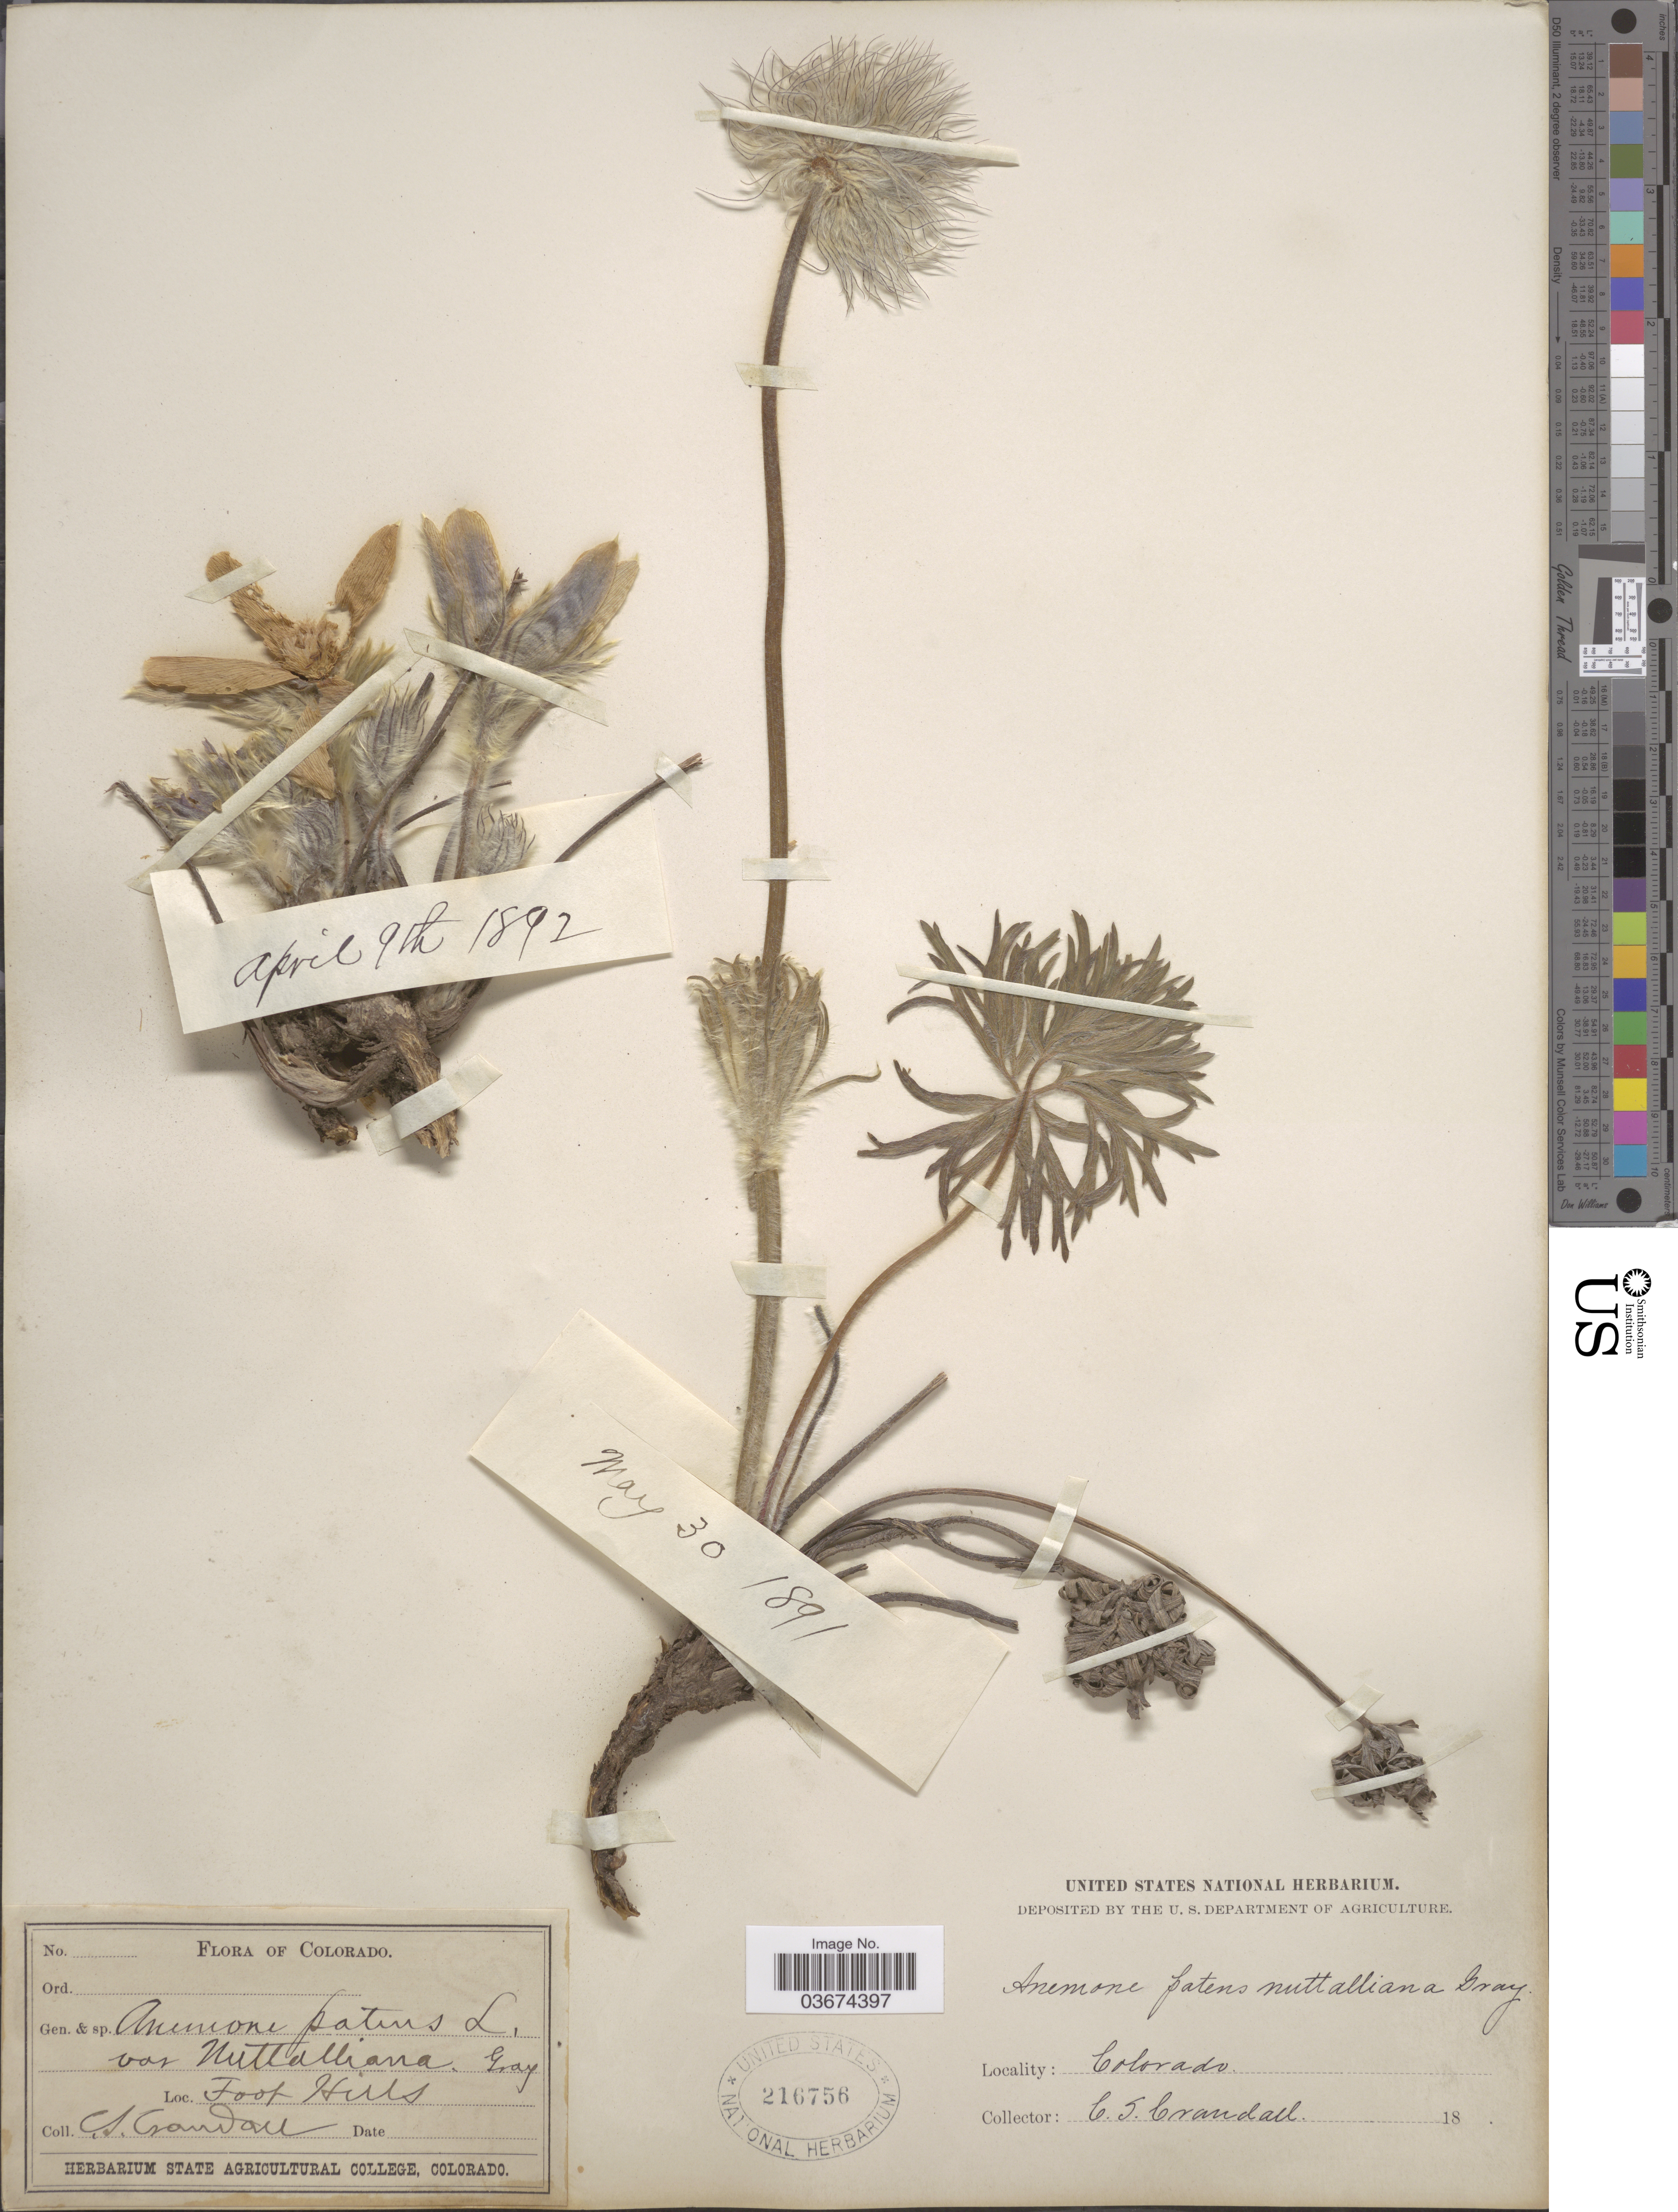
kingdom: Plantae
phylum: Tracheophyta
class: Magnoliopsida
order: Ranunculales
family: Ranunculaceae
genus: Pulsatilla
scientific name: Pulsatilla nuttalliana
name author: (DC.) Bercht. & J. Presl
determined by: Strong, Mark T., (BOT), Smithsonian Institution - National Museum of Natural History (UNITED STATES)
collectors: C. Crandall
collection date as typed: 18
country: United States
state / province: Colorado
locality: Foot Hills.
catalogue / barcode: US 216756